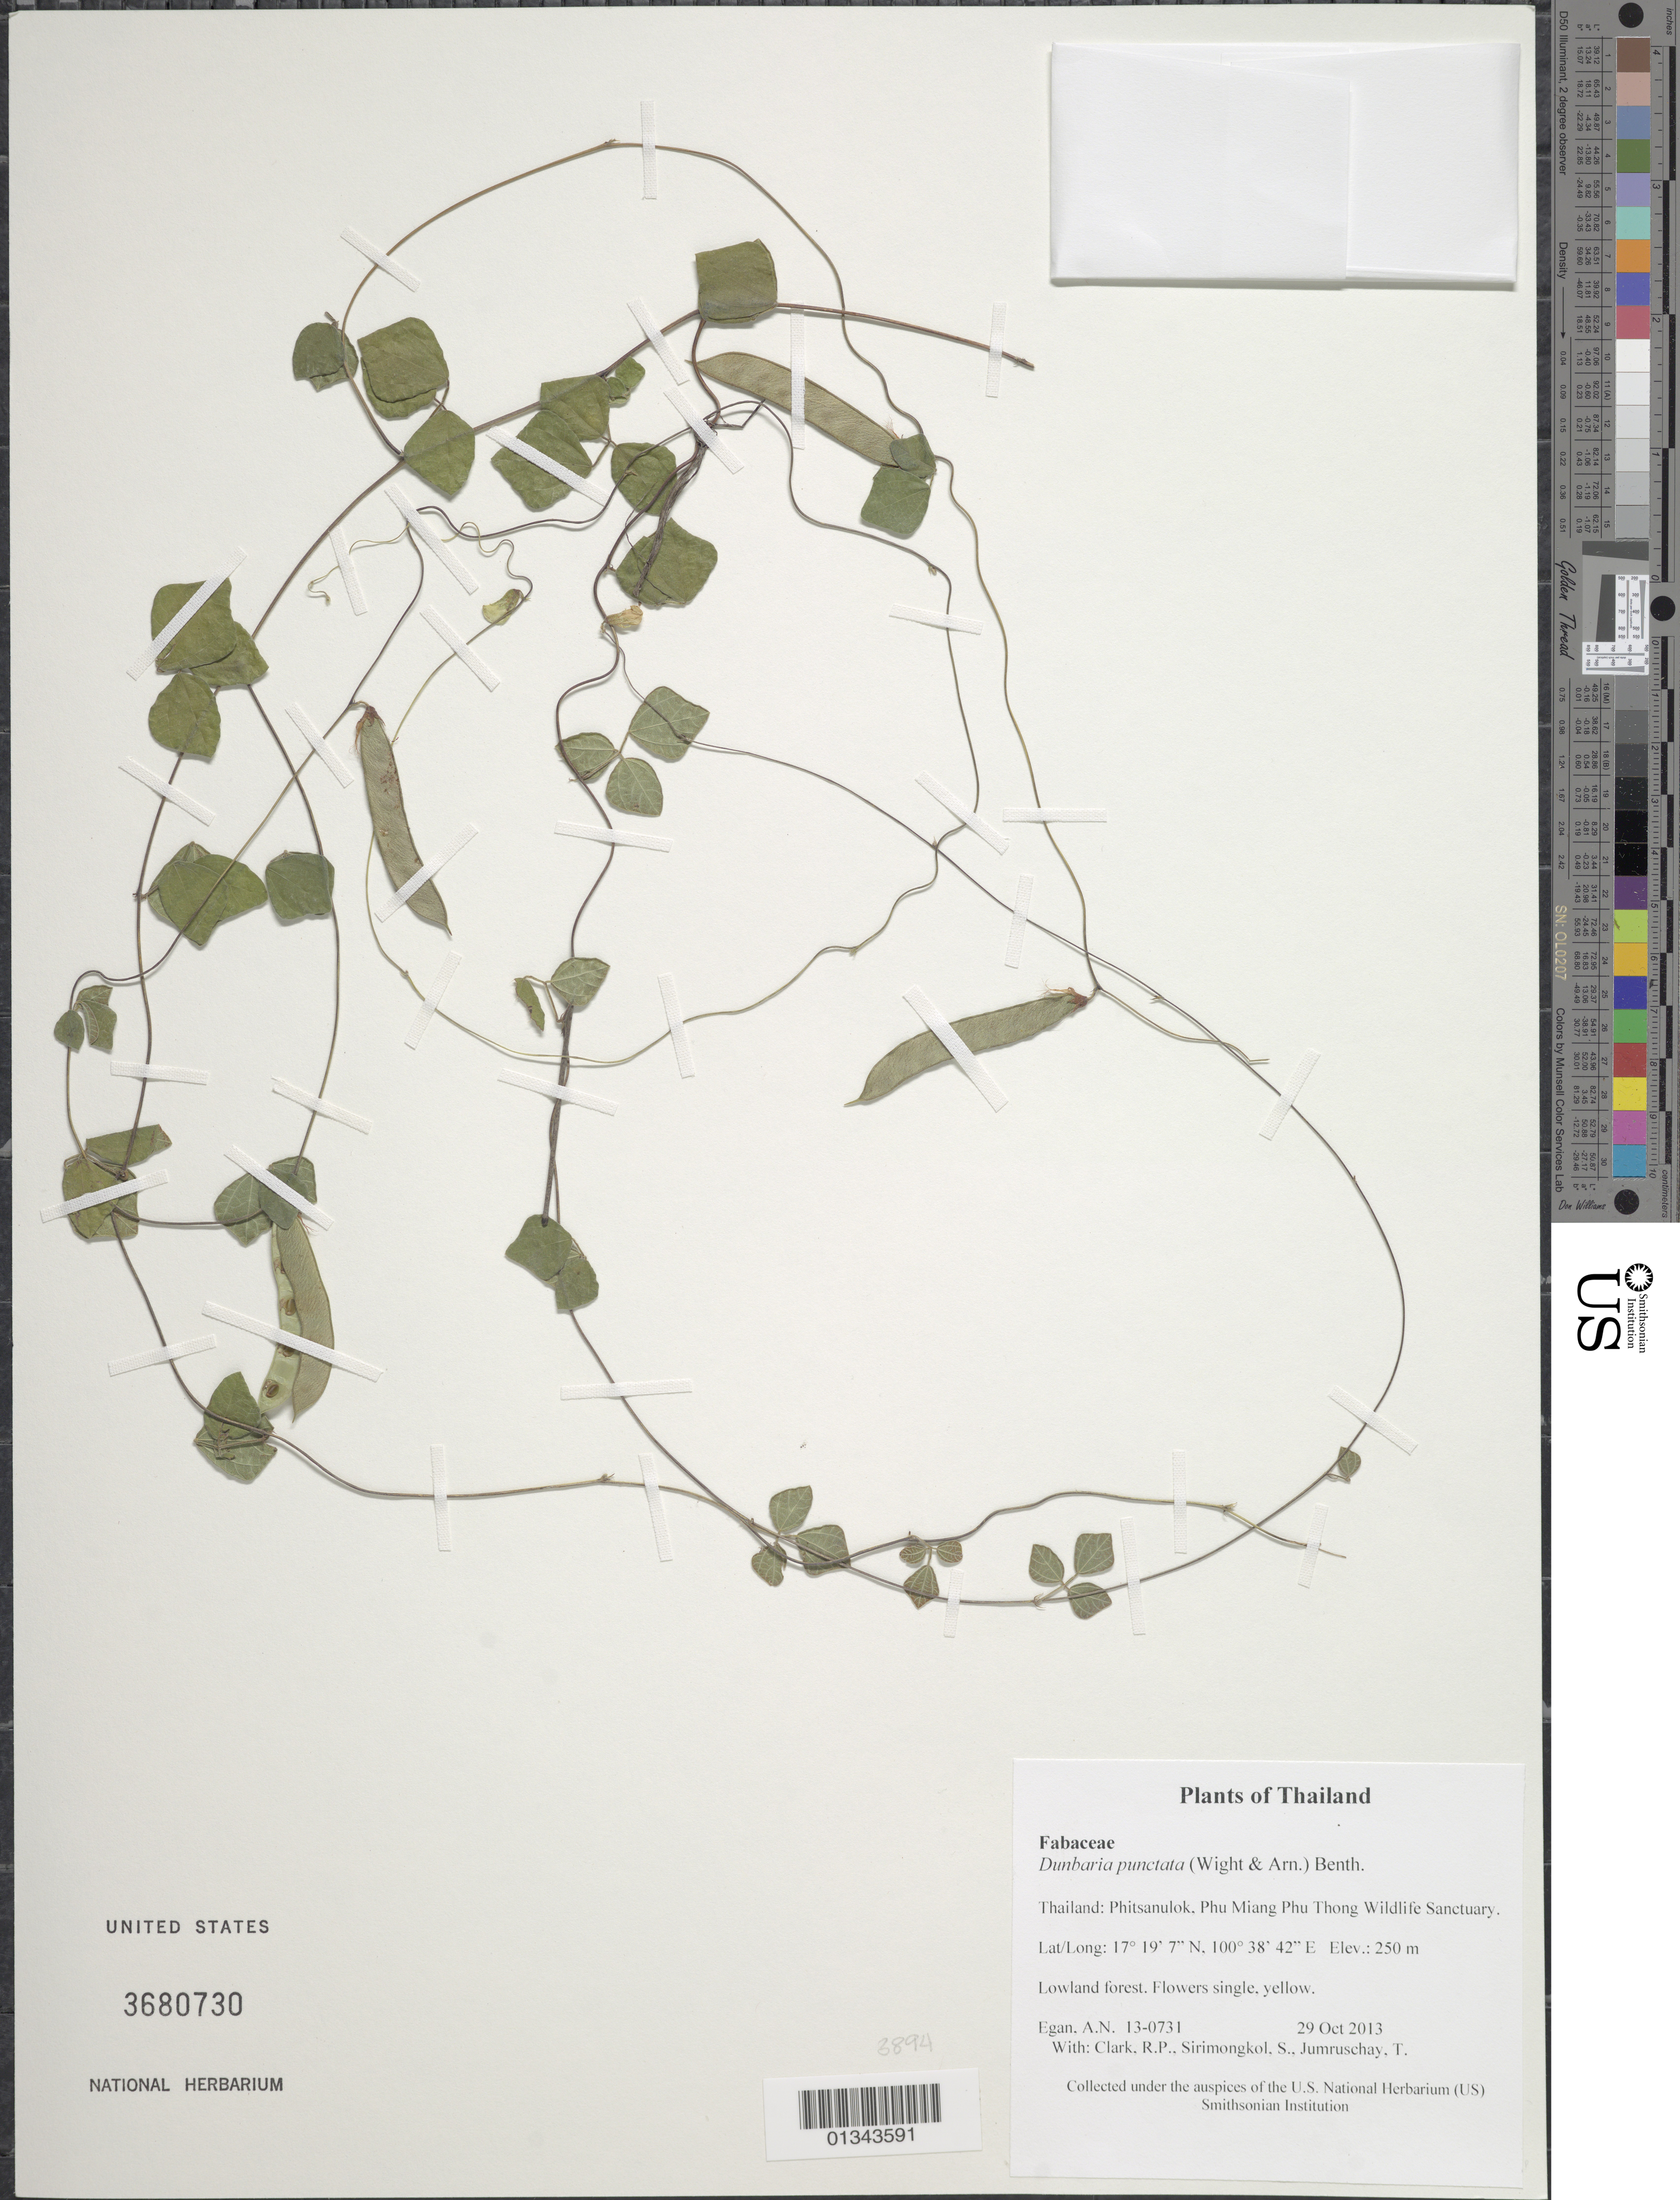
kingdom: Plantae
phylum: Tracheophyta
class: Magnoliopsida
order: Fabales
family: Fabaceae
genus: Dunbaria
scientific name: Dunbaria punctata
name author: (Wight & Arn.) Benth.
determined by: Egan, Ashley N., (US), Smithsonian Institution - National Museum of Natural History (UNITED STATES)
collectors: A. N. Egan, R. P. Clark, S. Sirimongkol & T. Jumruschay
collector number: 13-0731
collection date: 2013-10-29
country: Thailand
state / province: Phitsanulok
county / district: Chat Trakan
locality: Phu Miang Phu Thong Wildlife Sanctuary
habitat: Lowland forest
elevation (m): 250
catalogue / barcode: US 3680730